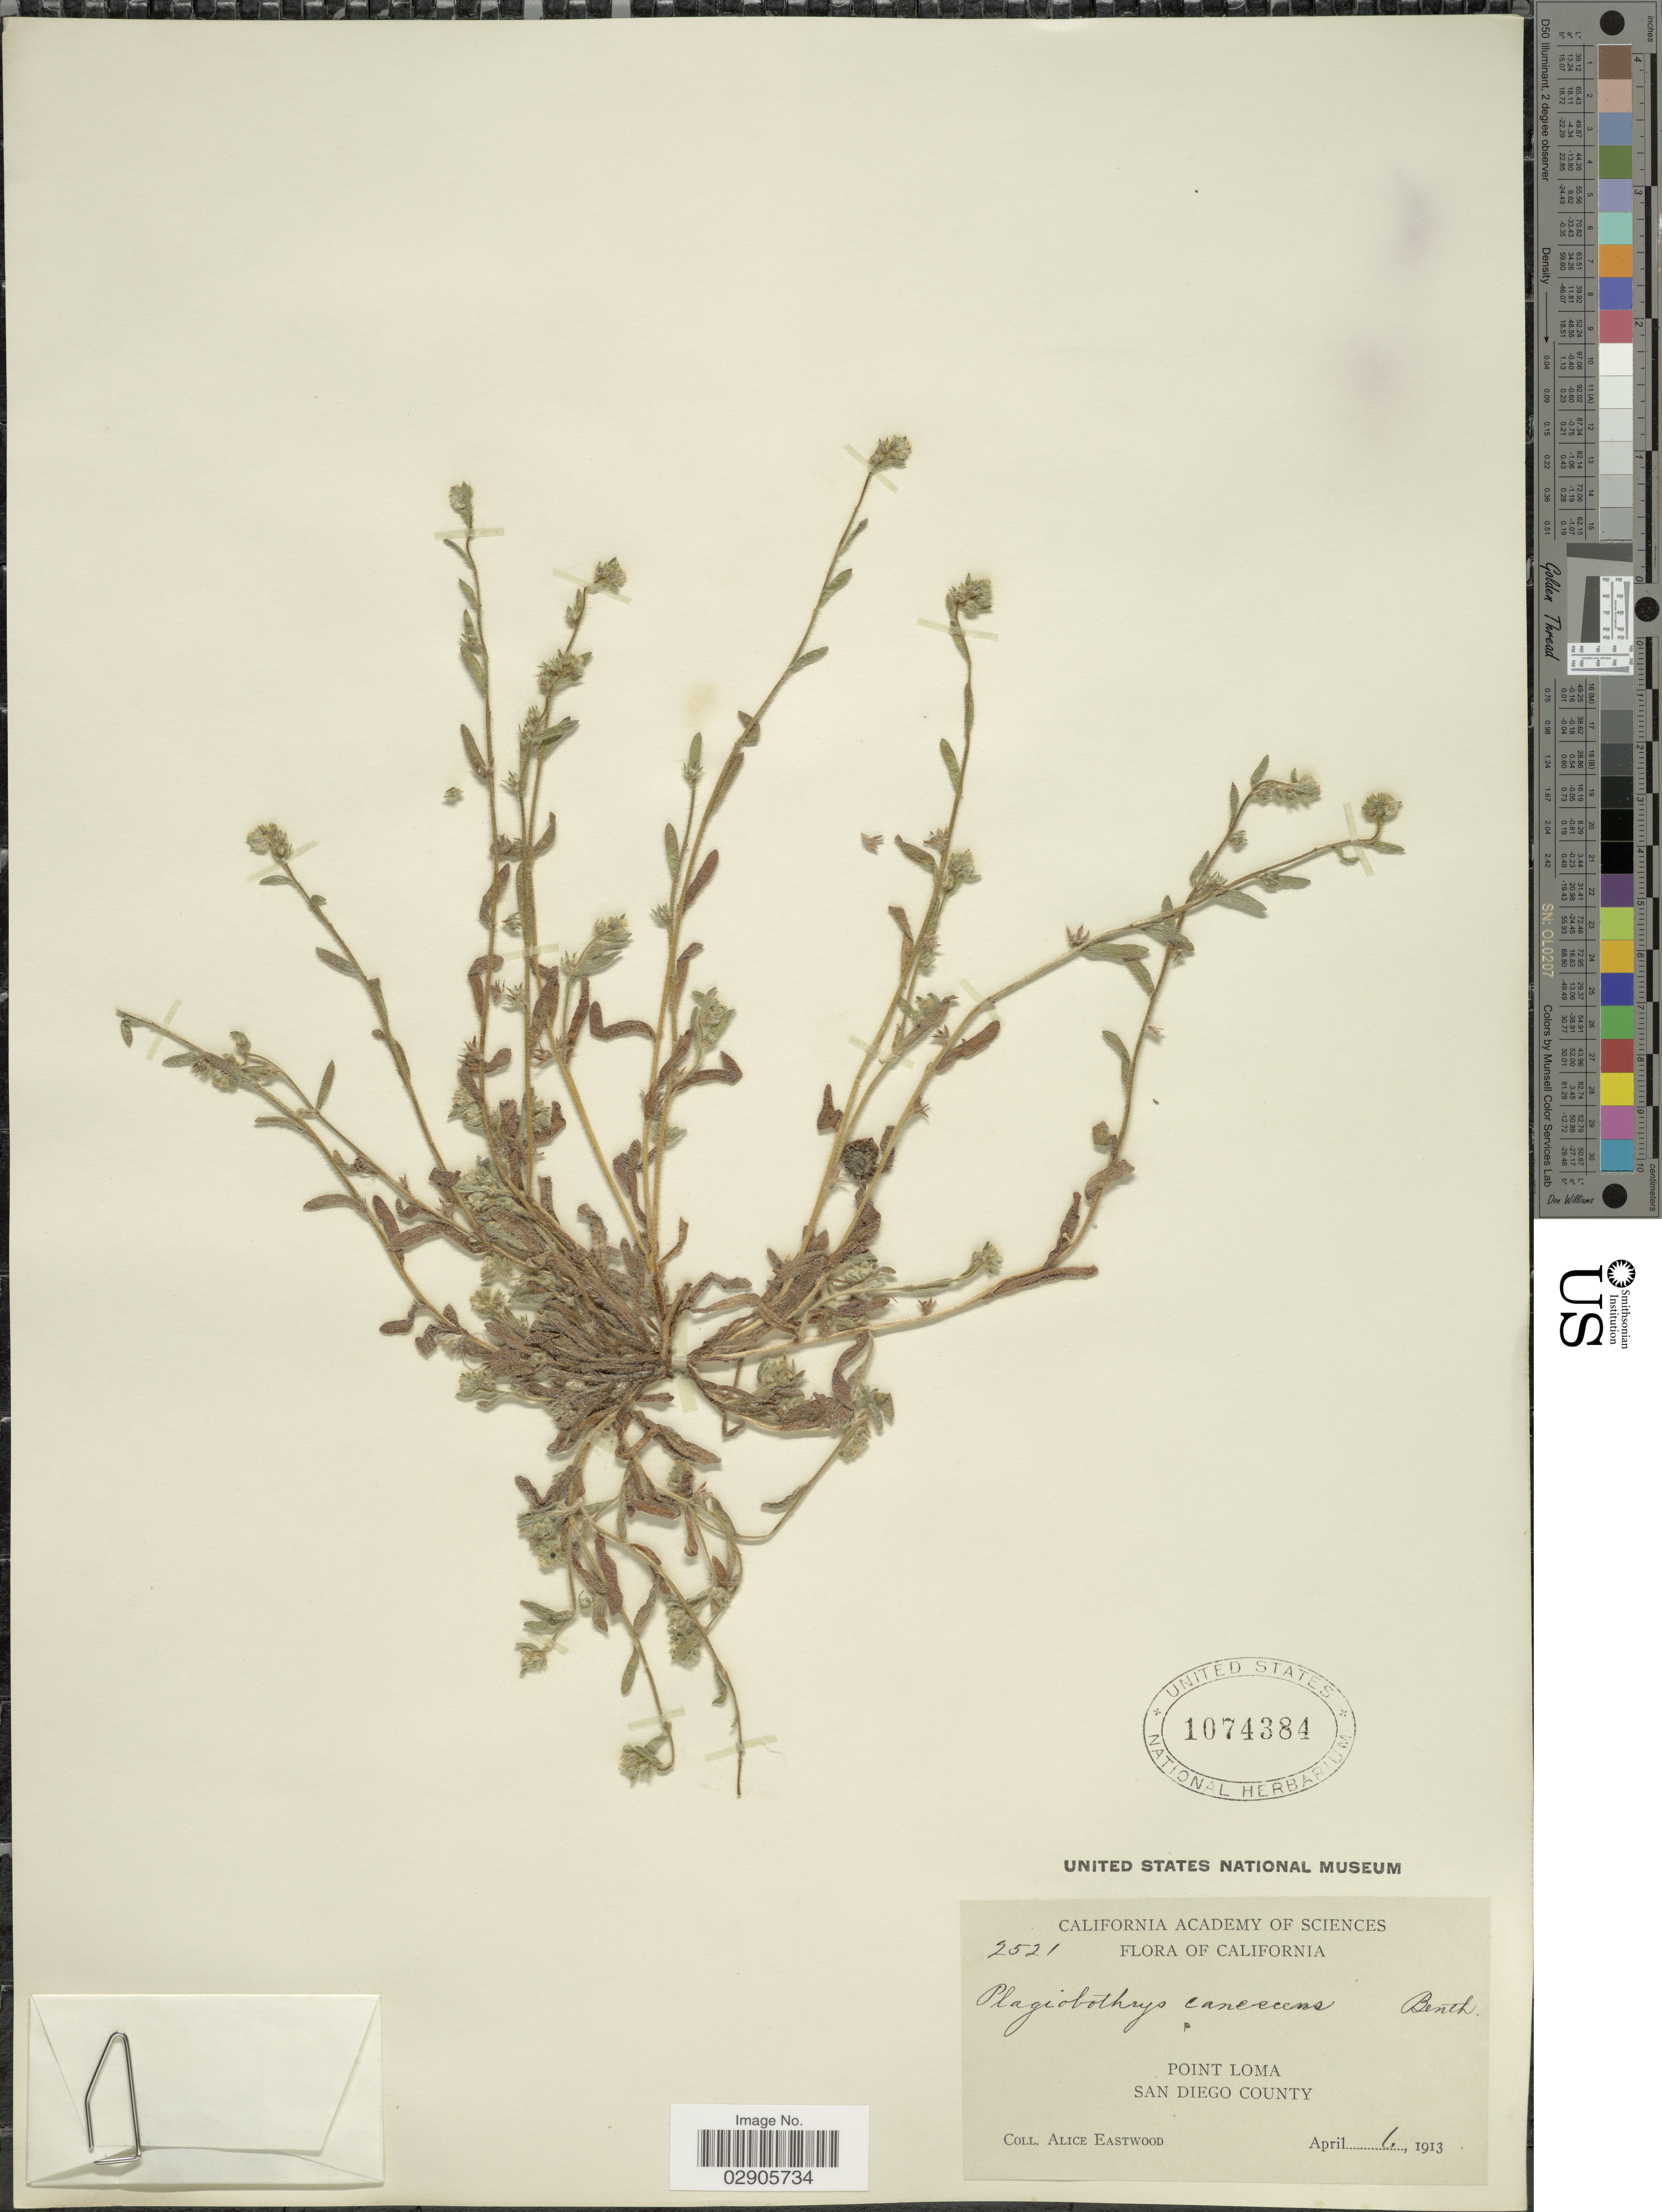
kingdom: Plantae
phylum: Tracheophyta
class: Magnoliopsida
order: Boraginales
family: Boraginaceae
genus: Plagiobothrys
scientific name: Plagiobothrys canescens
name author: Benth.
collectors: A. Eastwood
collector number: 2521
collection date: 1913-04-06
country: United States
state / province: California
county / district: San Diego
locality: Point Loma San Diego County.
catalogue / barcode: US 1074384